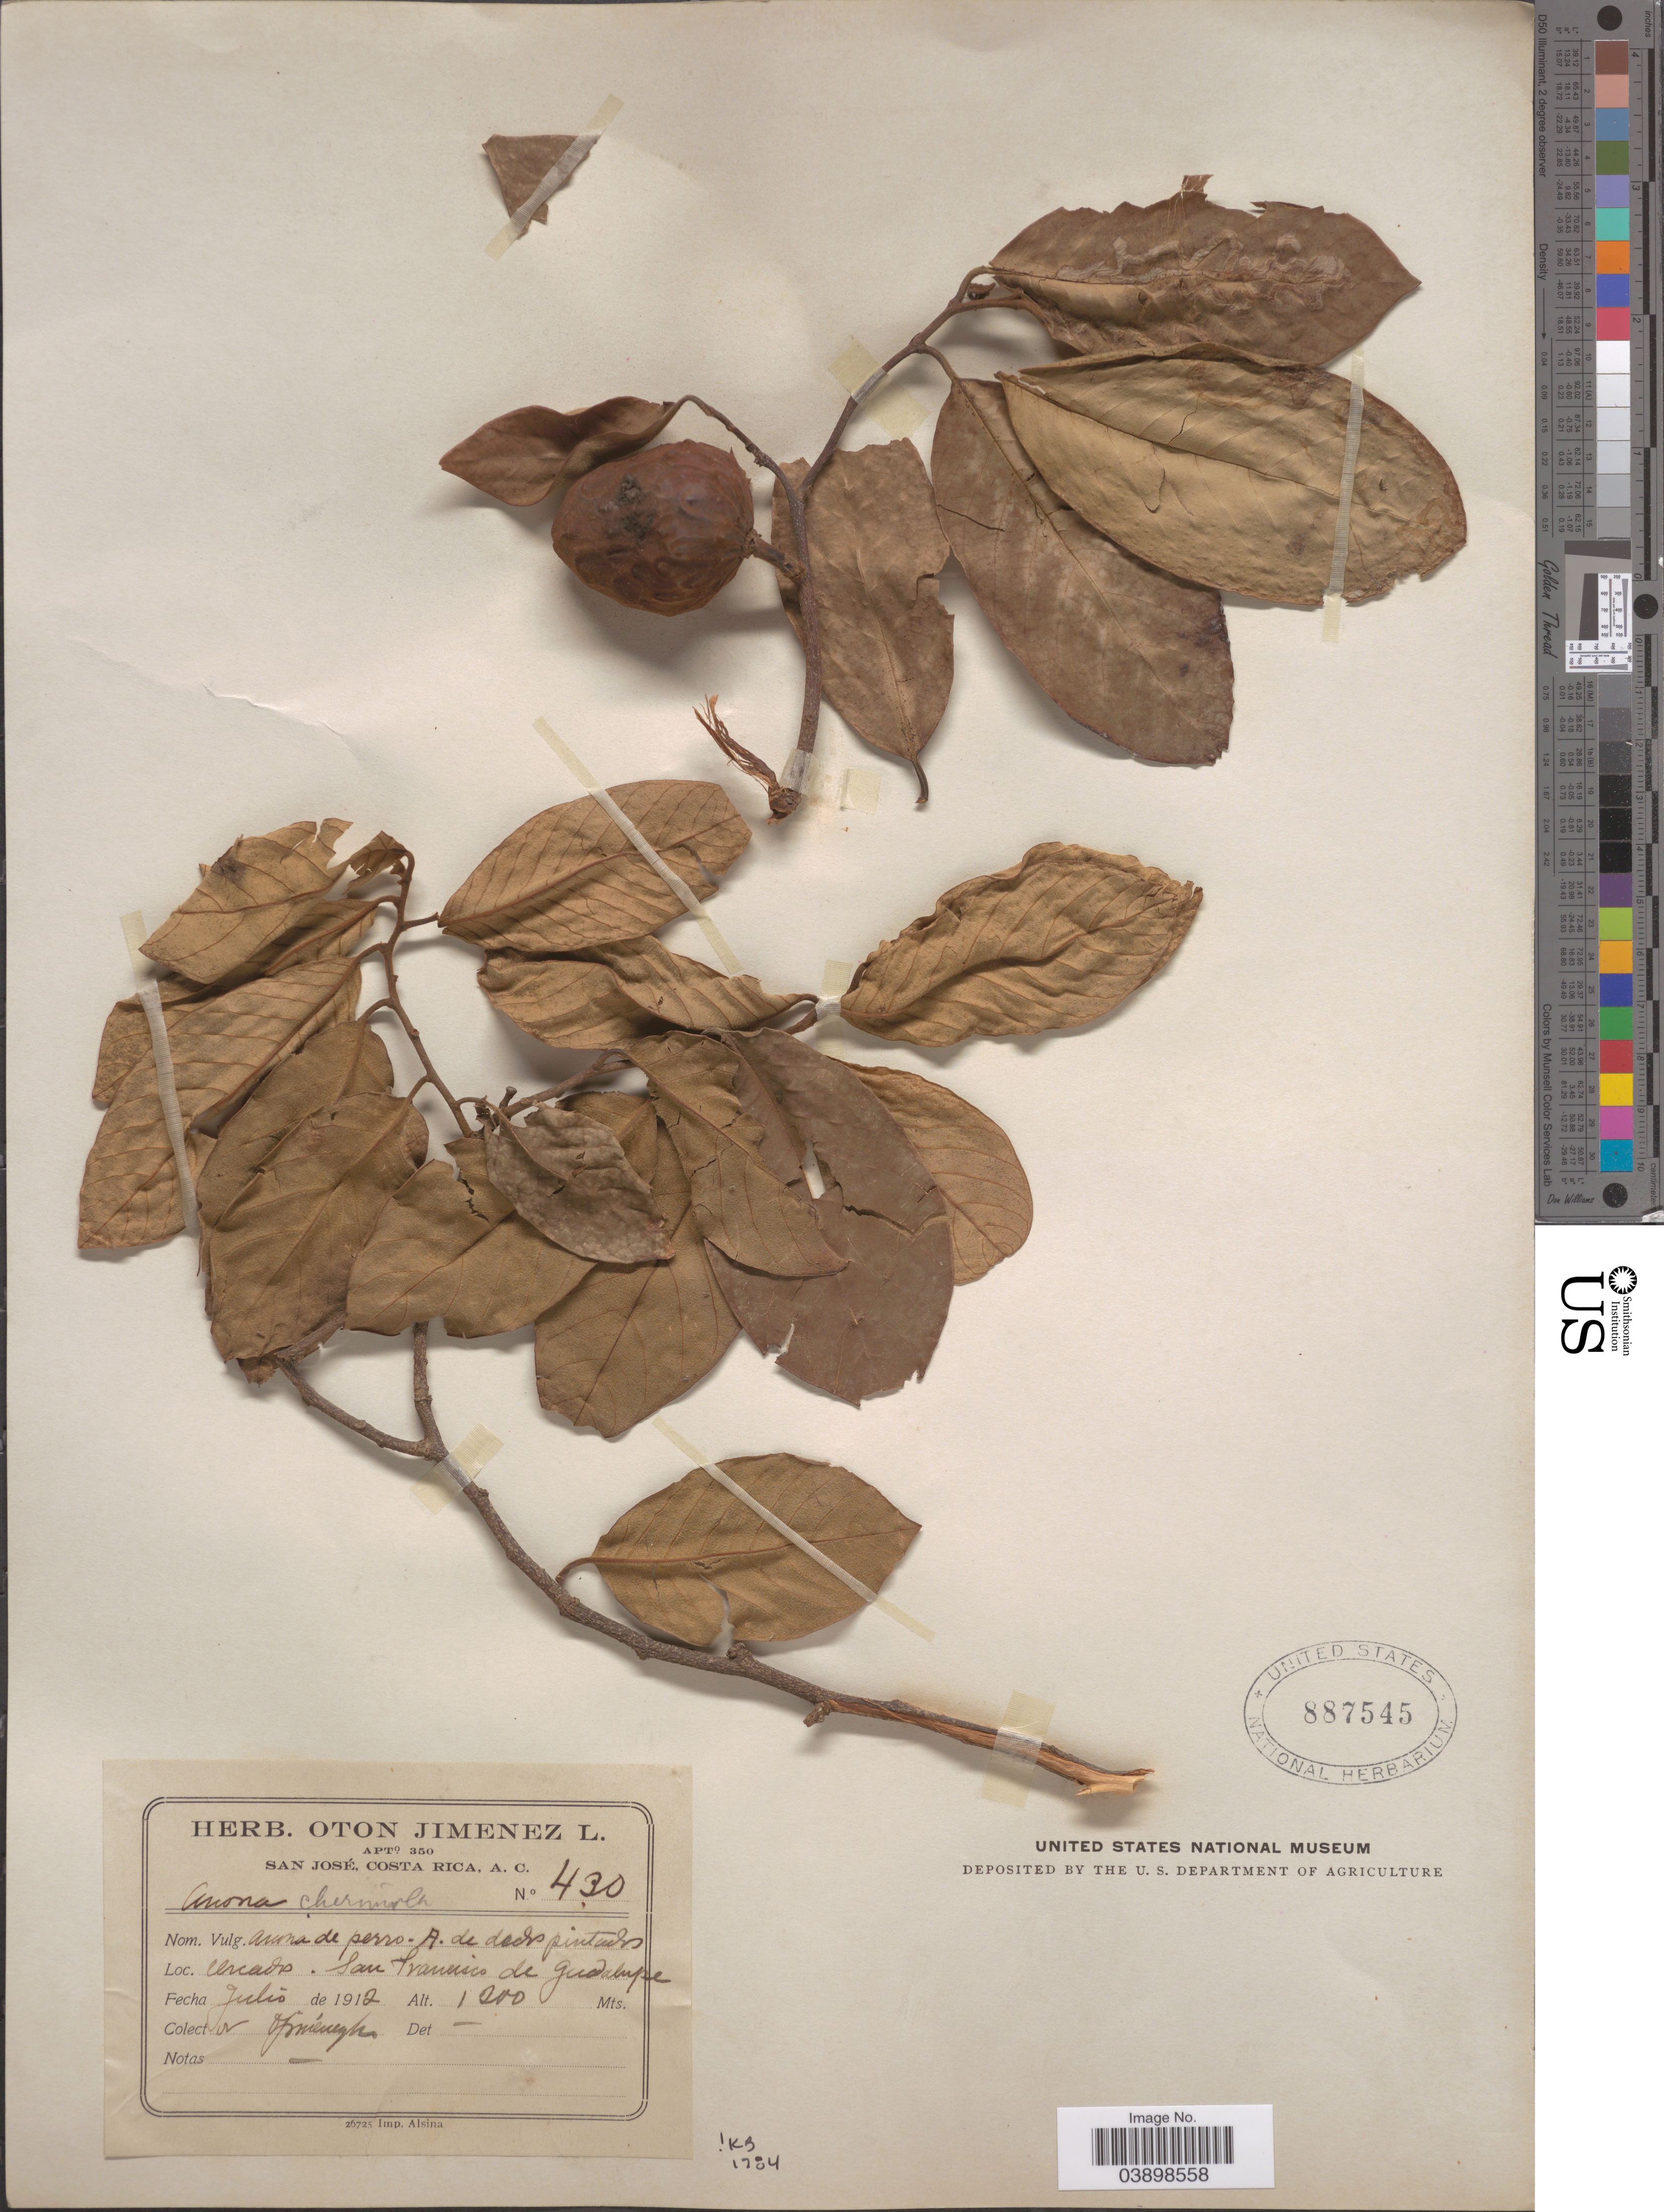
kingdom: Plantae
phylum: Tracheophyta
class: Magnoliopsida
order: Magnoliales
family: Annonaceae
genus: Annona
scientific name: Annona cherimola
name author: Mill.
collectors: O. Jiménez L.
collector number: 430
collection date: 1912-07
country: Costa Rica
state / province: San José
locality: Cercado. San Francisco de Guadalupe.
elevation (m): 1200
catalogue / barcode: US 887545